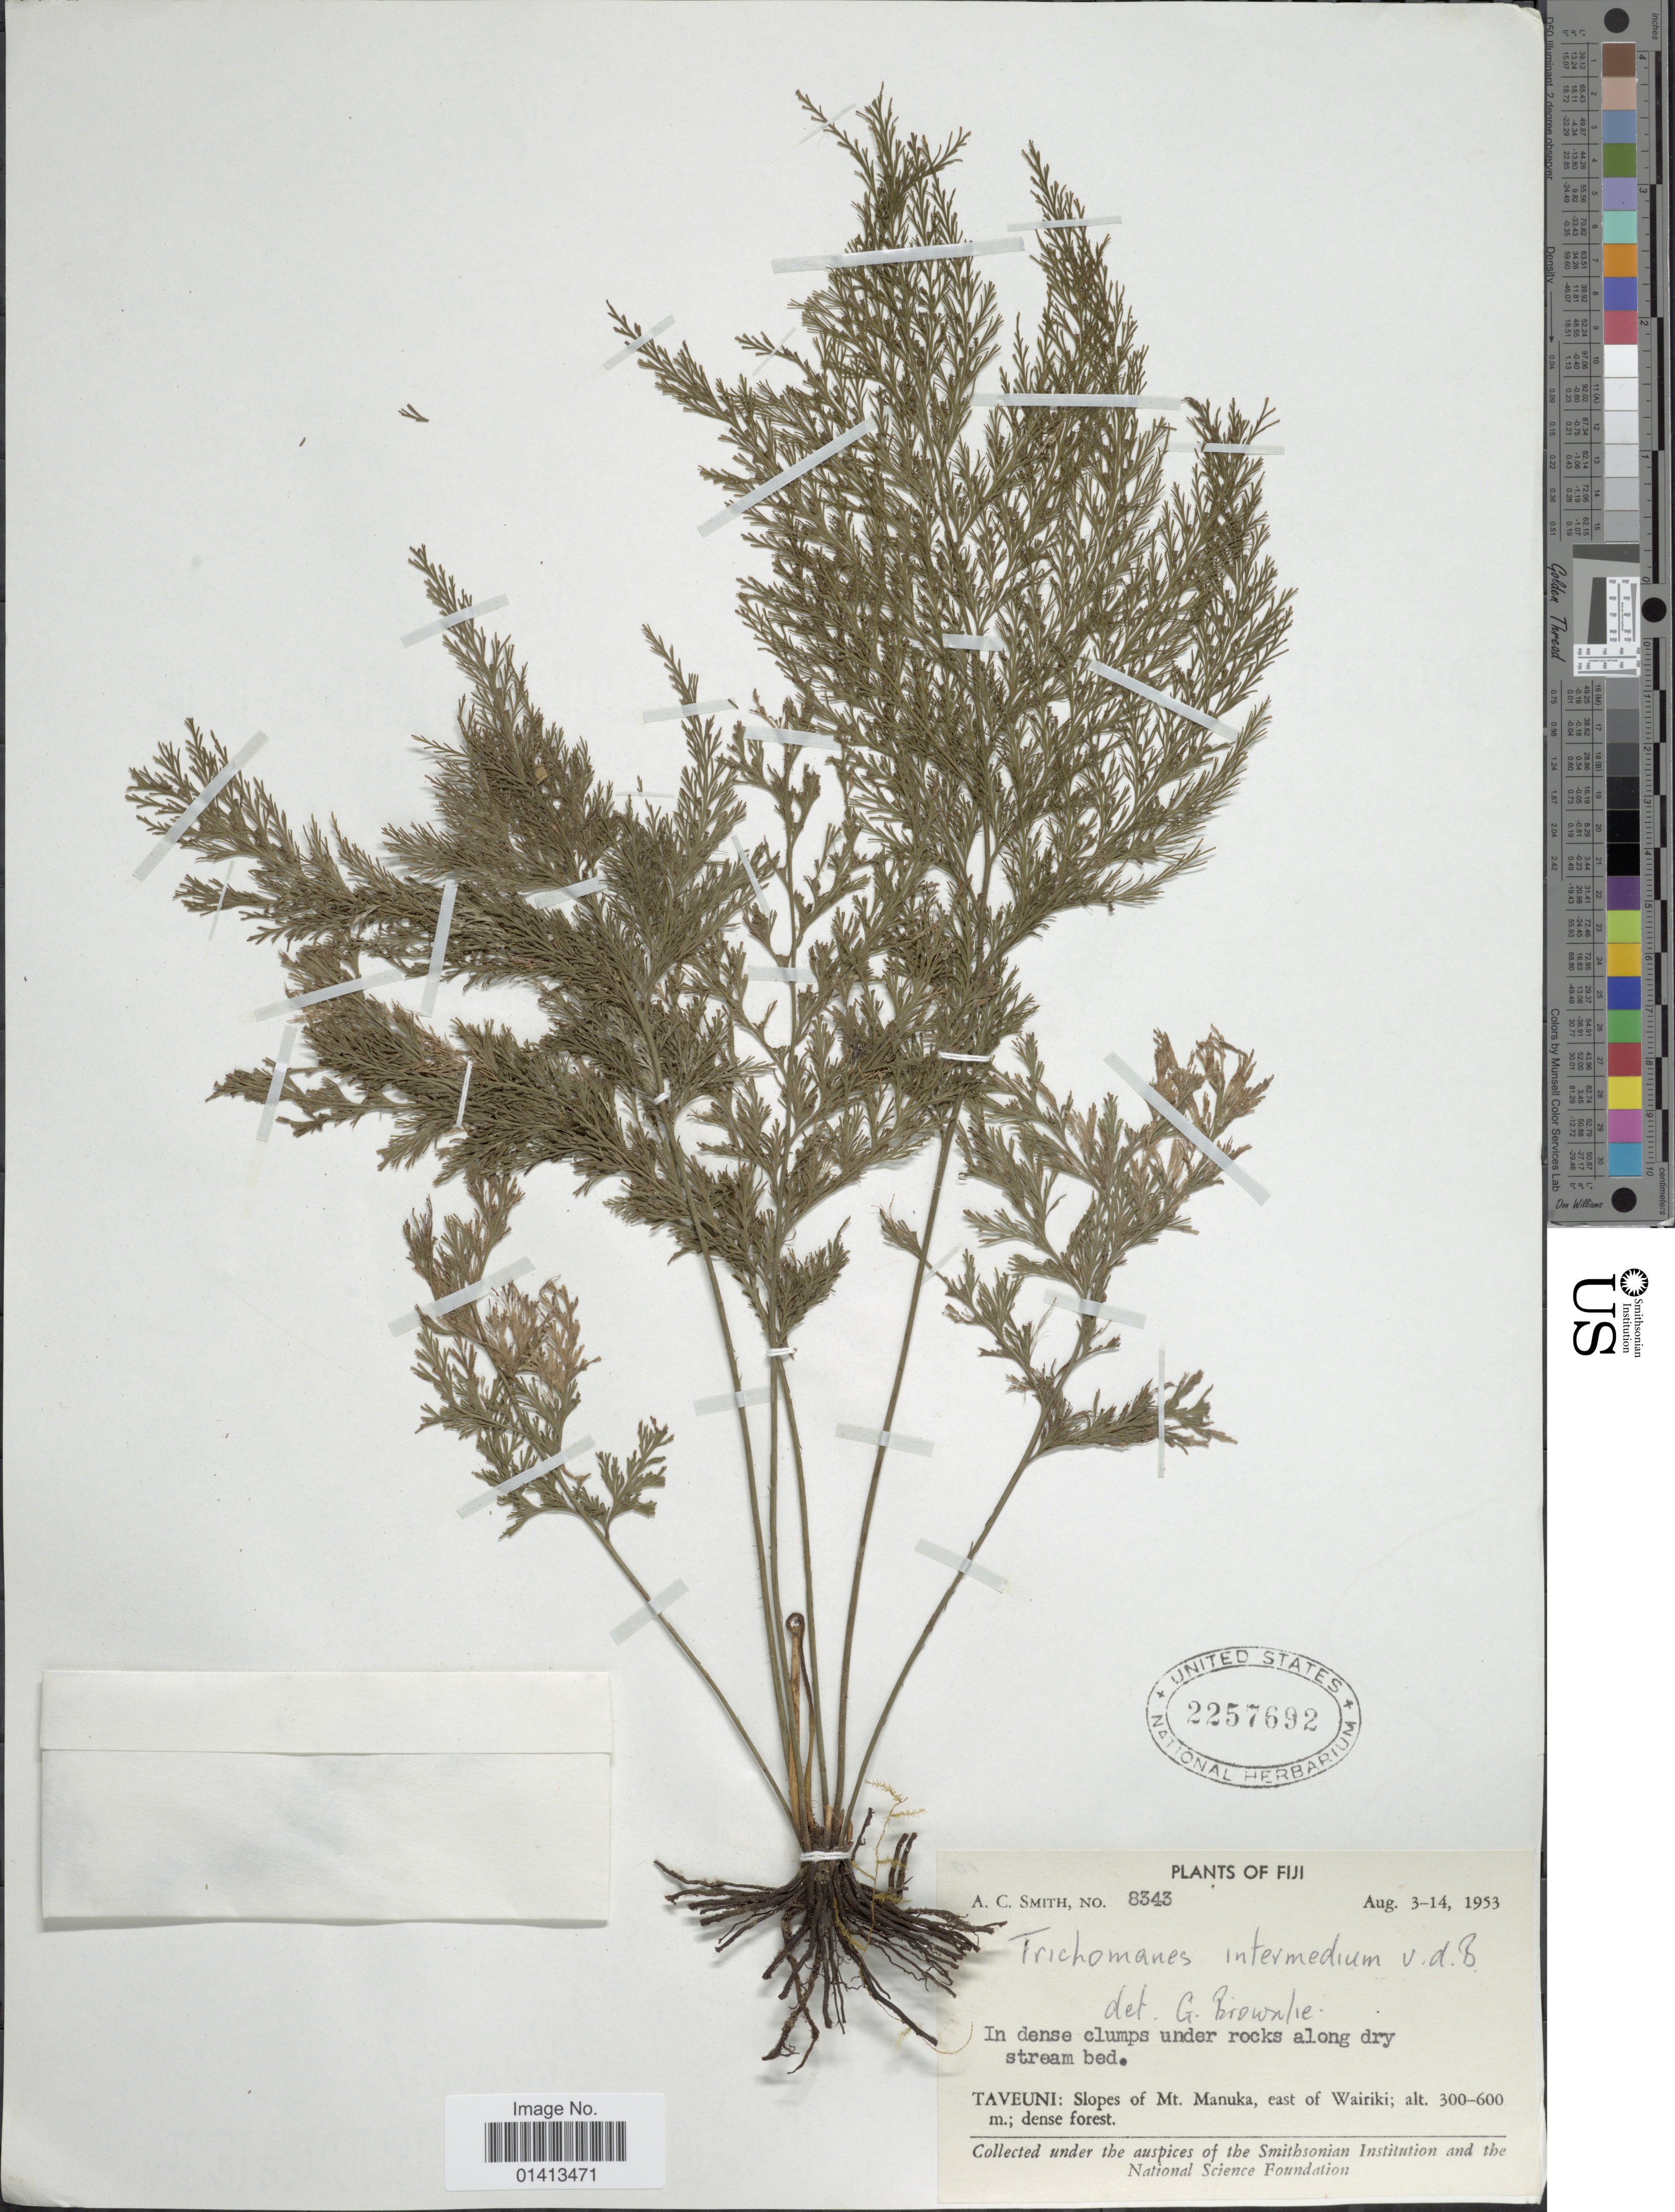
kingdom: Plantae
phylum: Tracheophyta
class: Polypodiopsida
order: Hymenophyllales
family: Hymenophyllaceae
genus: Crepidomanes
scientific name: Crepidomanes intermedium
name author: (Bosch) Ebihara & K. Iwats.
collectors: A. C. Smith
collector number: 8343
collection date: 1953-08-03/1953-08-14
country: Fiji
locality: Taveuni: Slopes of Mt Manuka, east of Wairiki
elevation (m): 300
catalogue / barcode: US 2257692